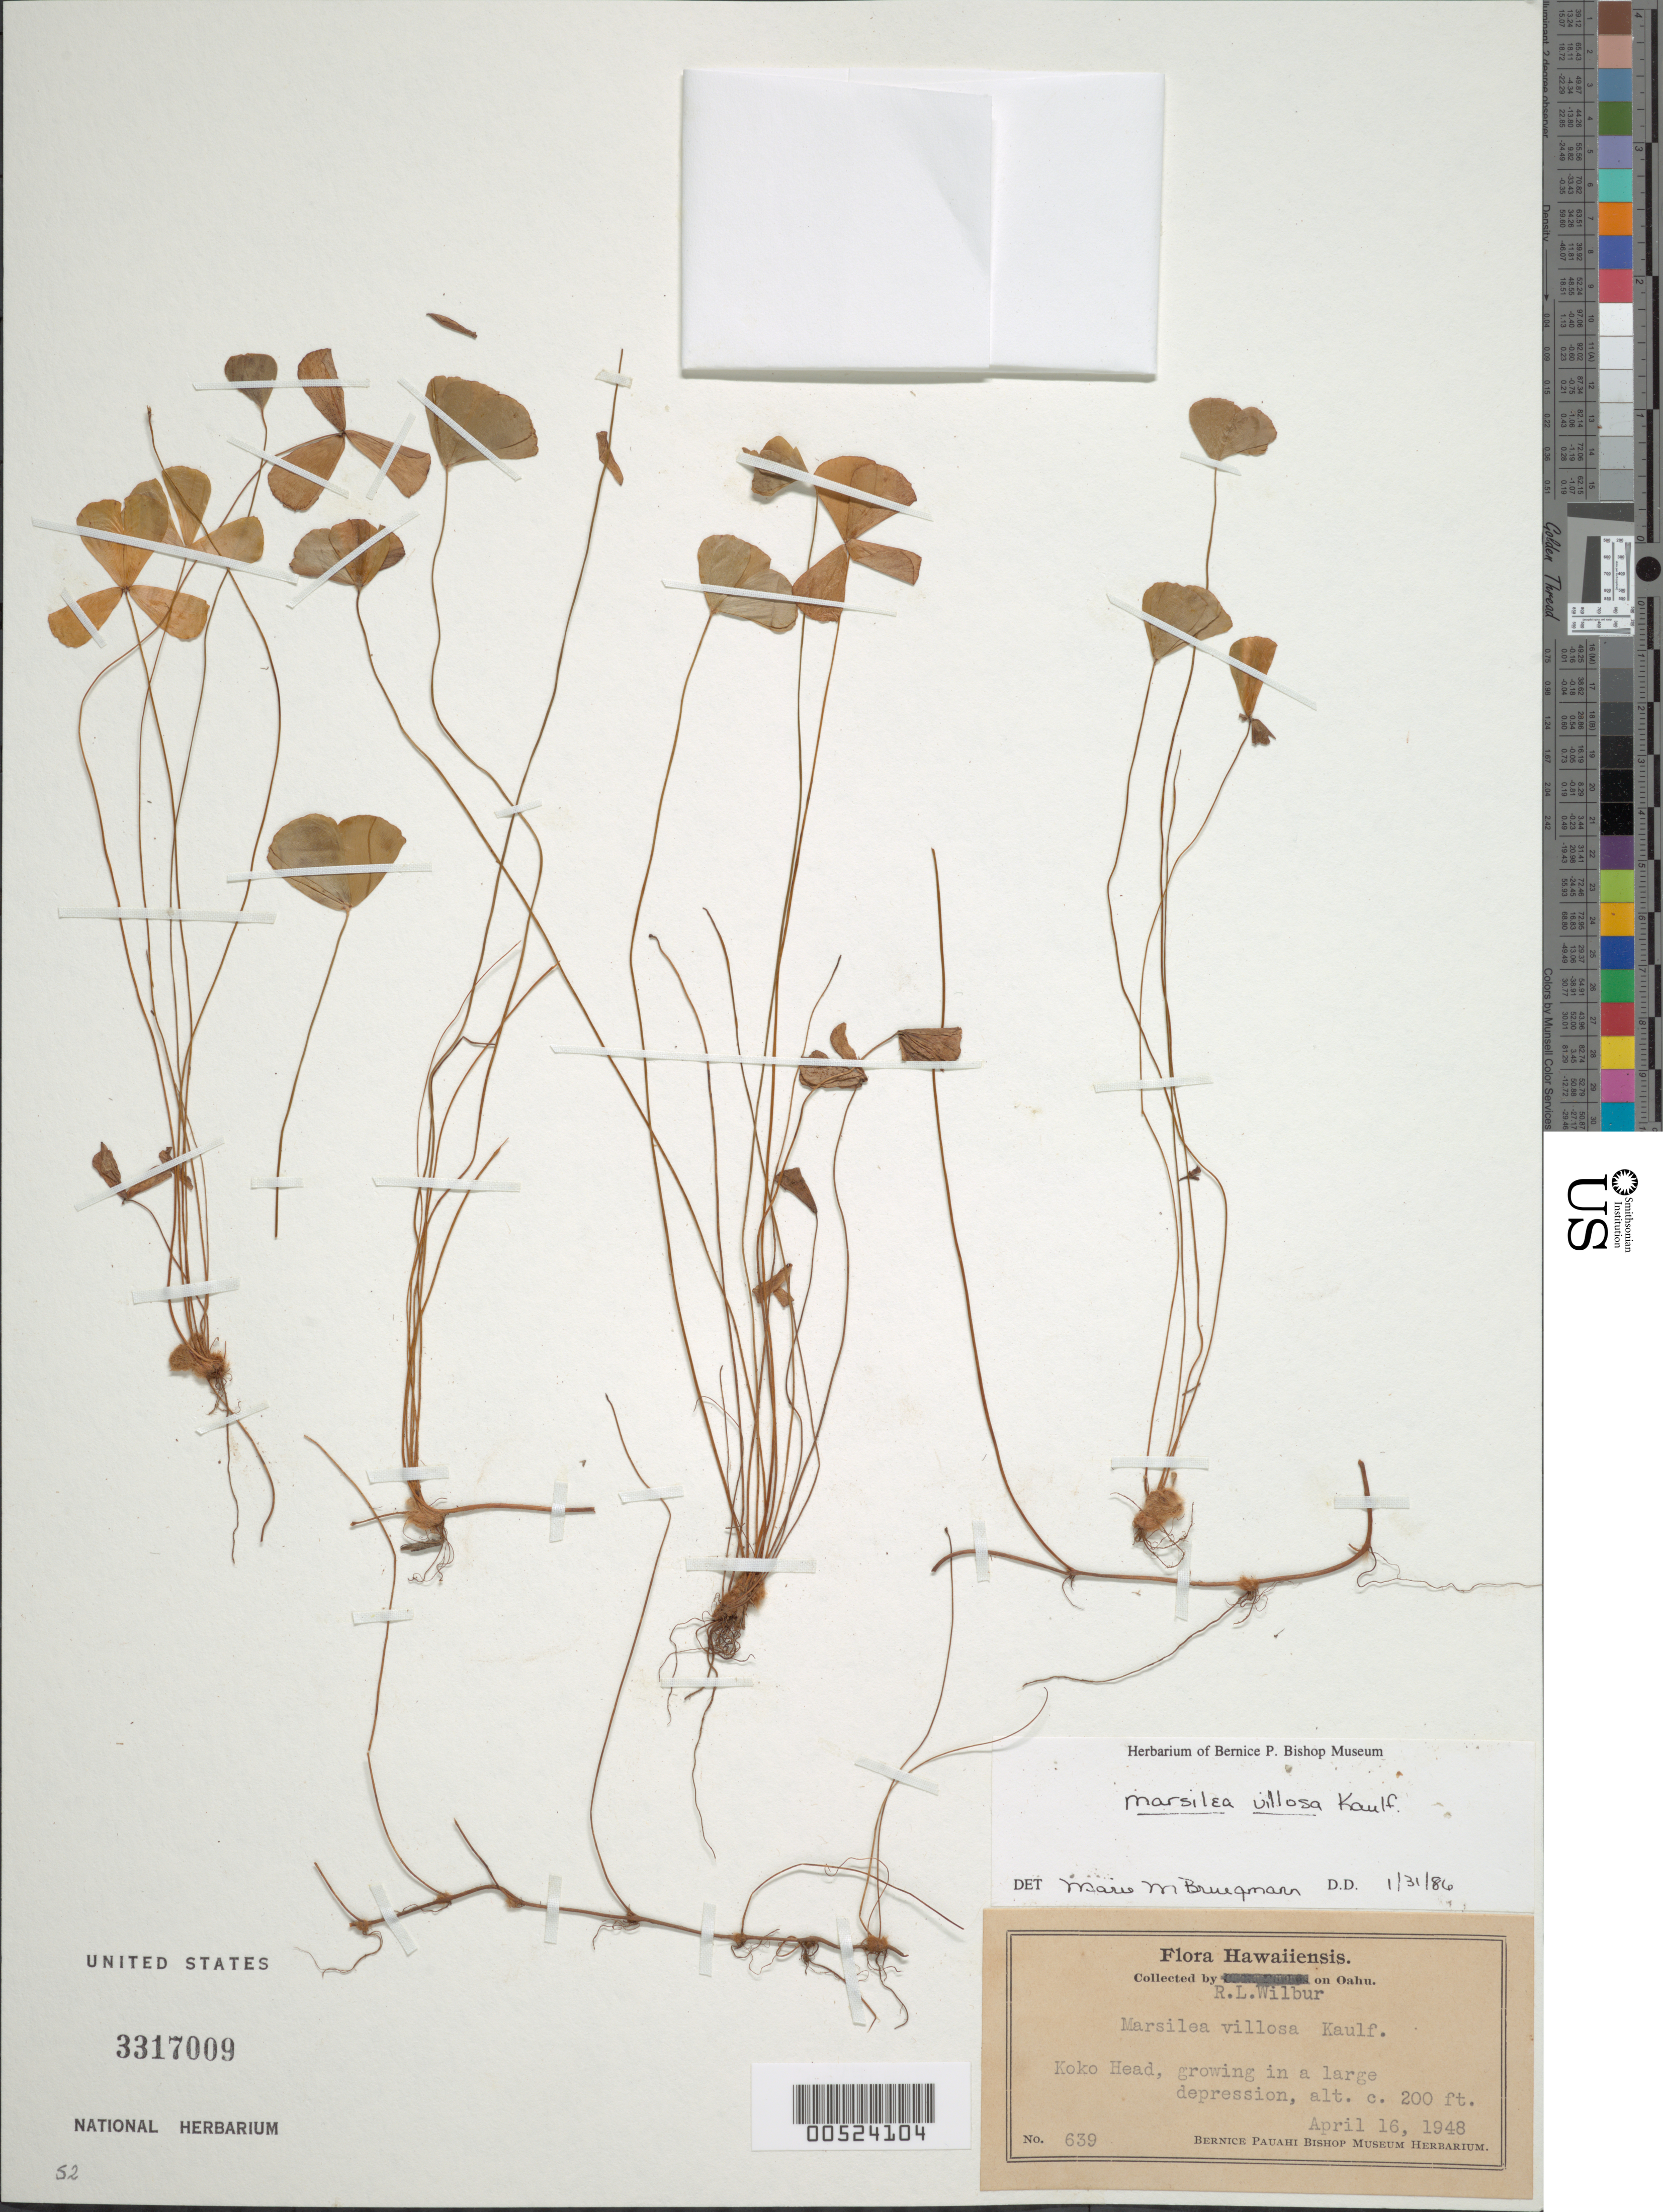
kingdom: Plantae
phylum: Tracheophyta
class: Polypodiopsida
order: Salviniales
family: Marsileaceae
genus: Marsilea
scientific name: Marsilea villosa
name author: Kaulf.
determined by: Bruegmann, M. M.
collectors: R. L. Wilbur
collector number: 639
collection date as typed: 16 Apr 1948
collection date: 1948-04-16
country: United States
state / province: Hawaii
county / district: Honolulu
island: Oahu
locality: Koko Head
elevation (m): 61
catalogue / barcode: US 3317009